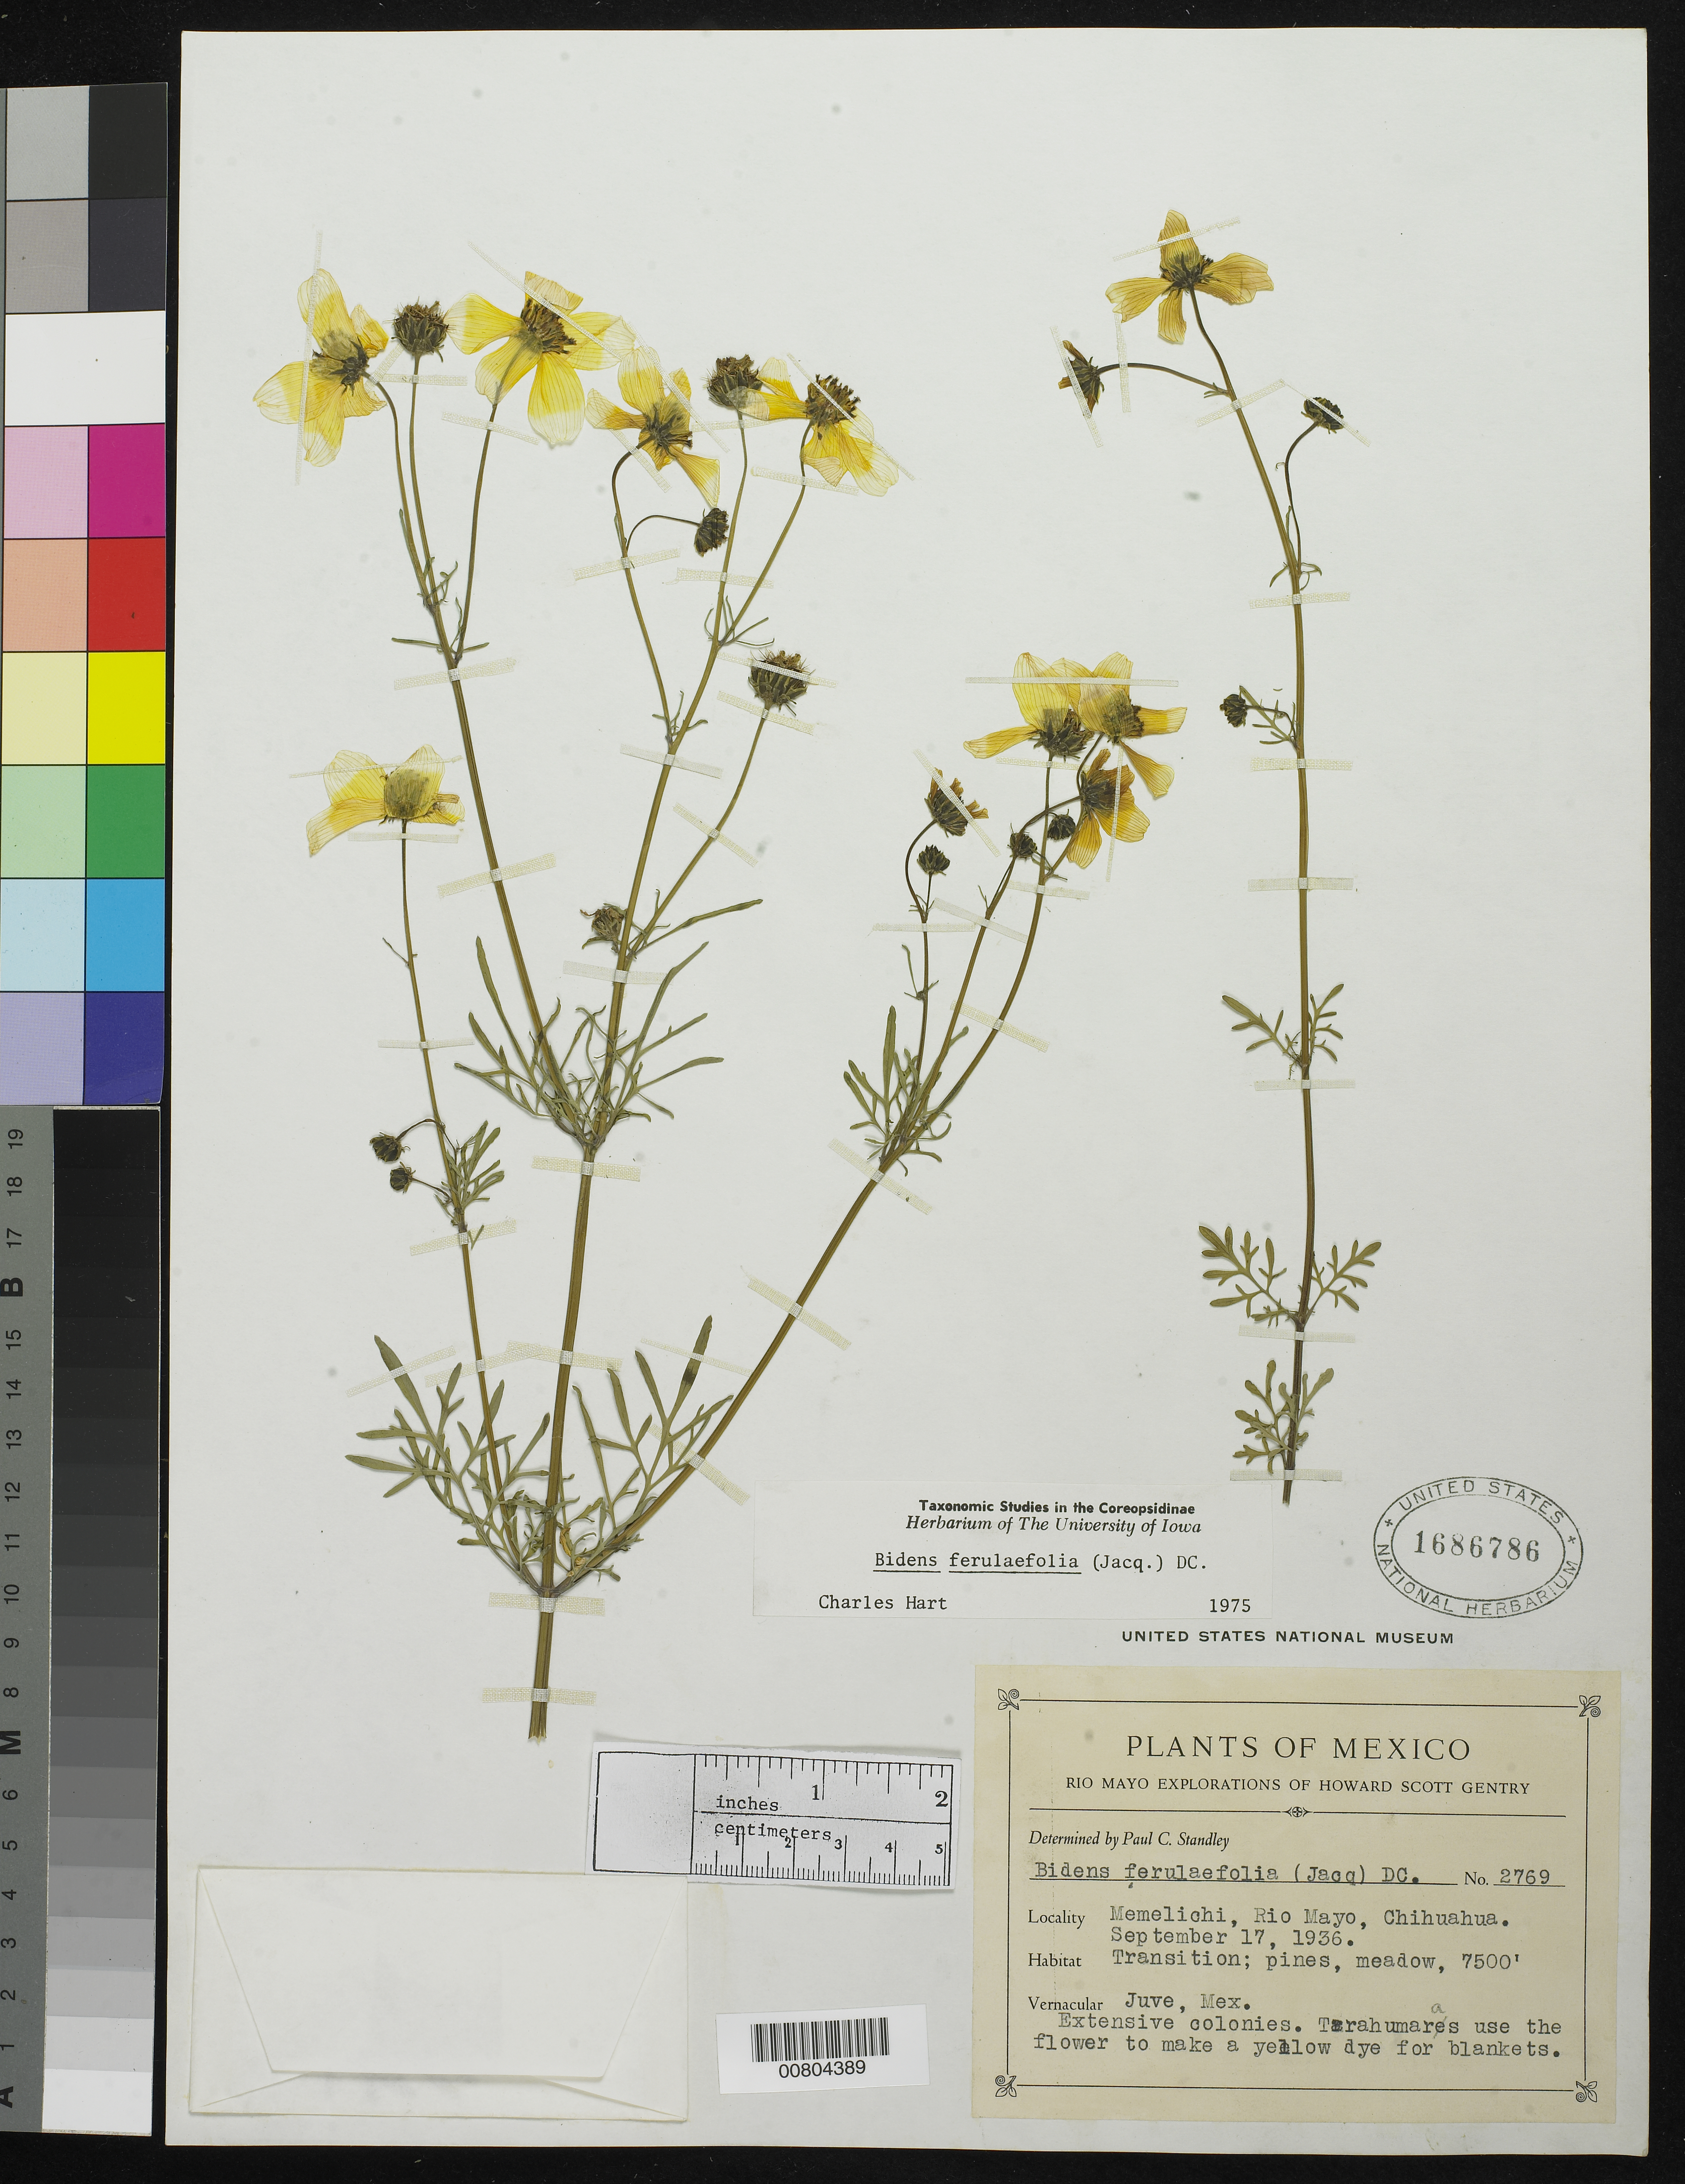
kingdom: Plantae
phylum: Tracheophyta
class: Magnoliopsida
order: Asterales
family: Asteraceae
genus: Bidens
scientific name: Bidens ferulaefolia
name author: (Jacq.) DC.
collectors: H. S. Gentry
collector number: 2769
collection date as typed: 17 Sep 1936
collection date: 1936-09-17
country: Mexico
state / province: Chihuahua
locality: Memelichi, Rio Mayo, Chihuahua.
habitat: Transition; pines, meadow.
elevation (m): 2286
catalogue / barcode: US 1686786